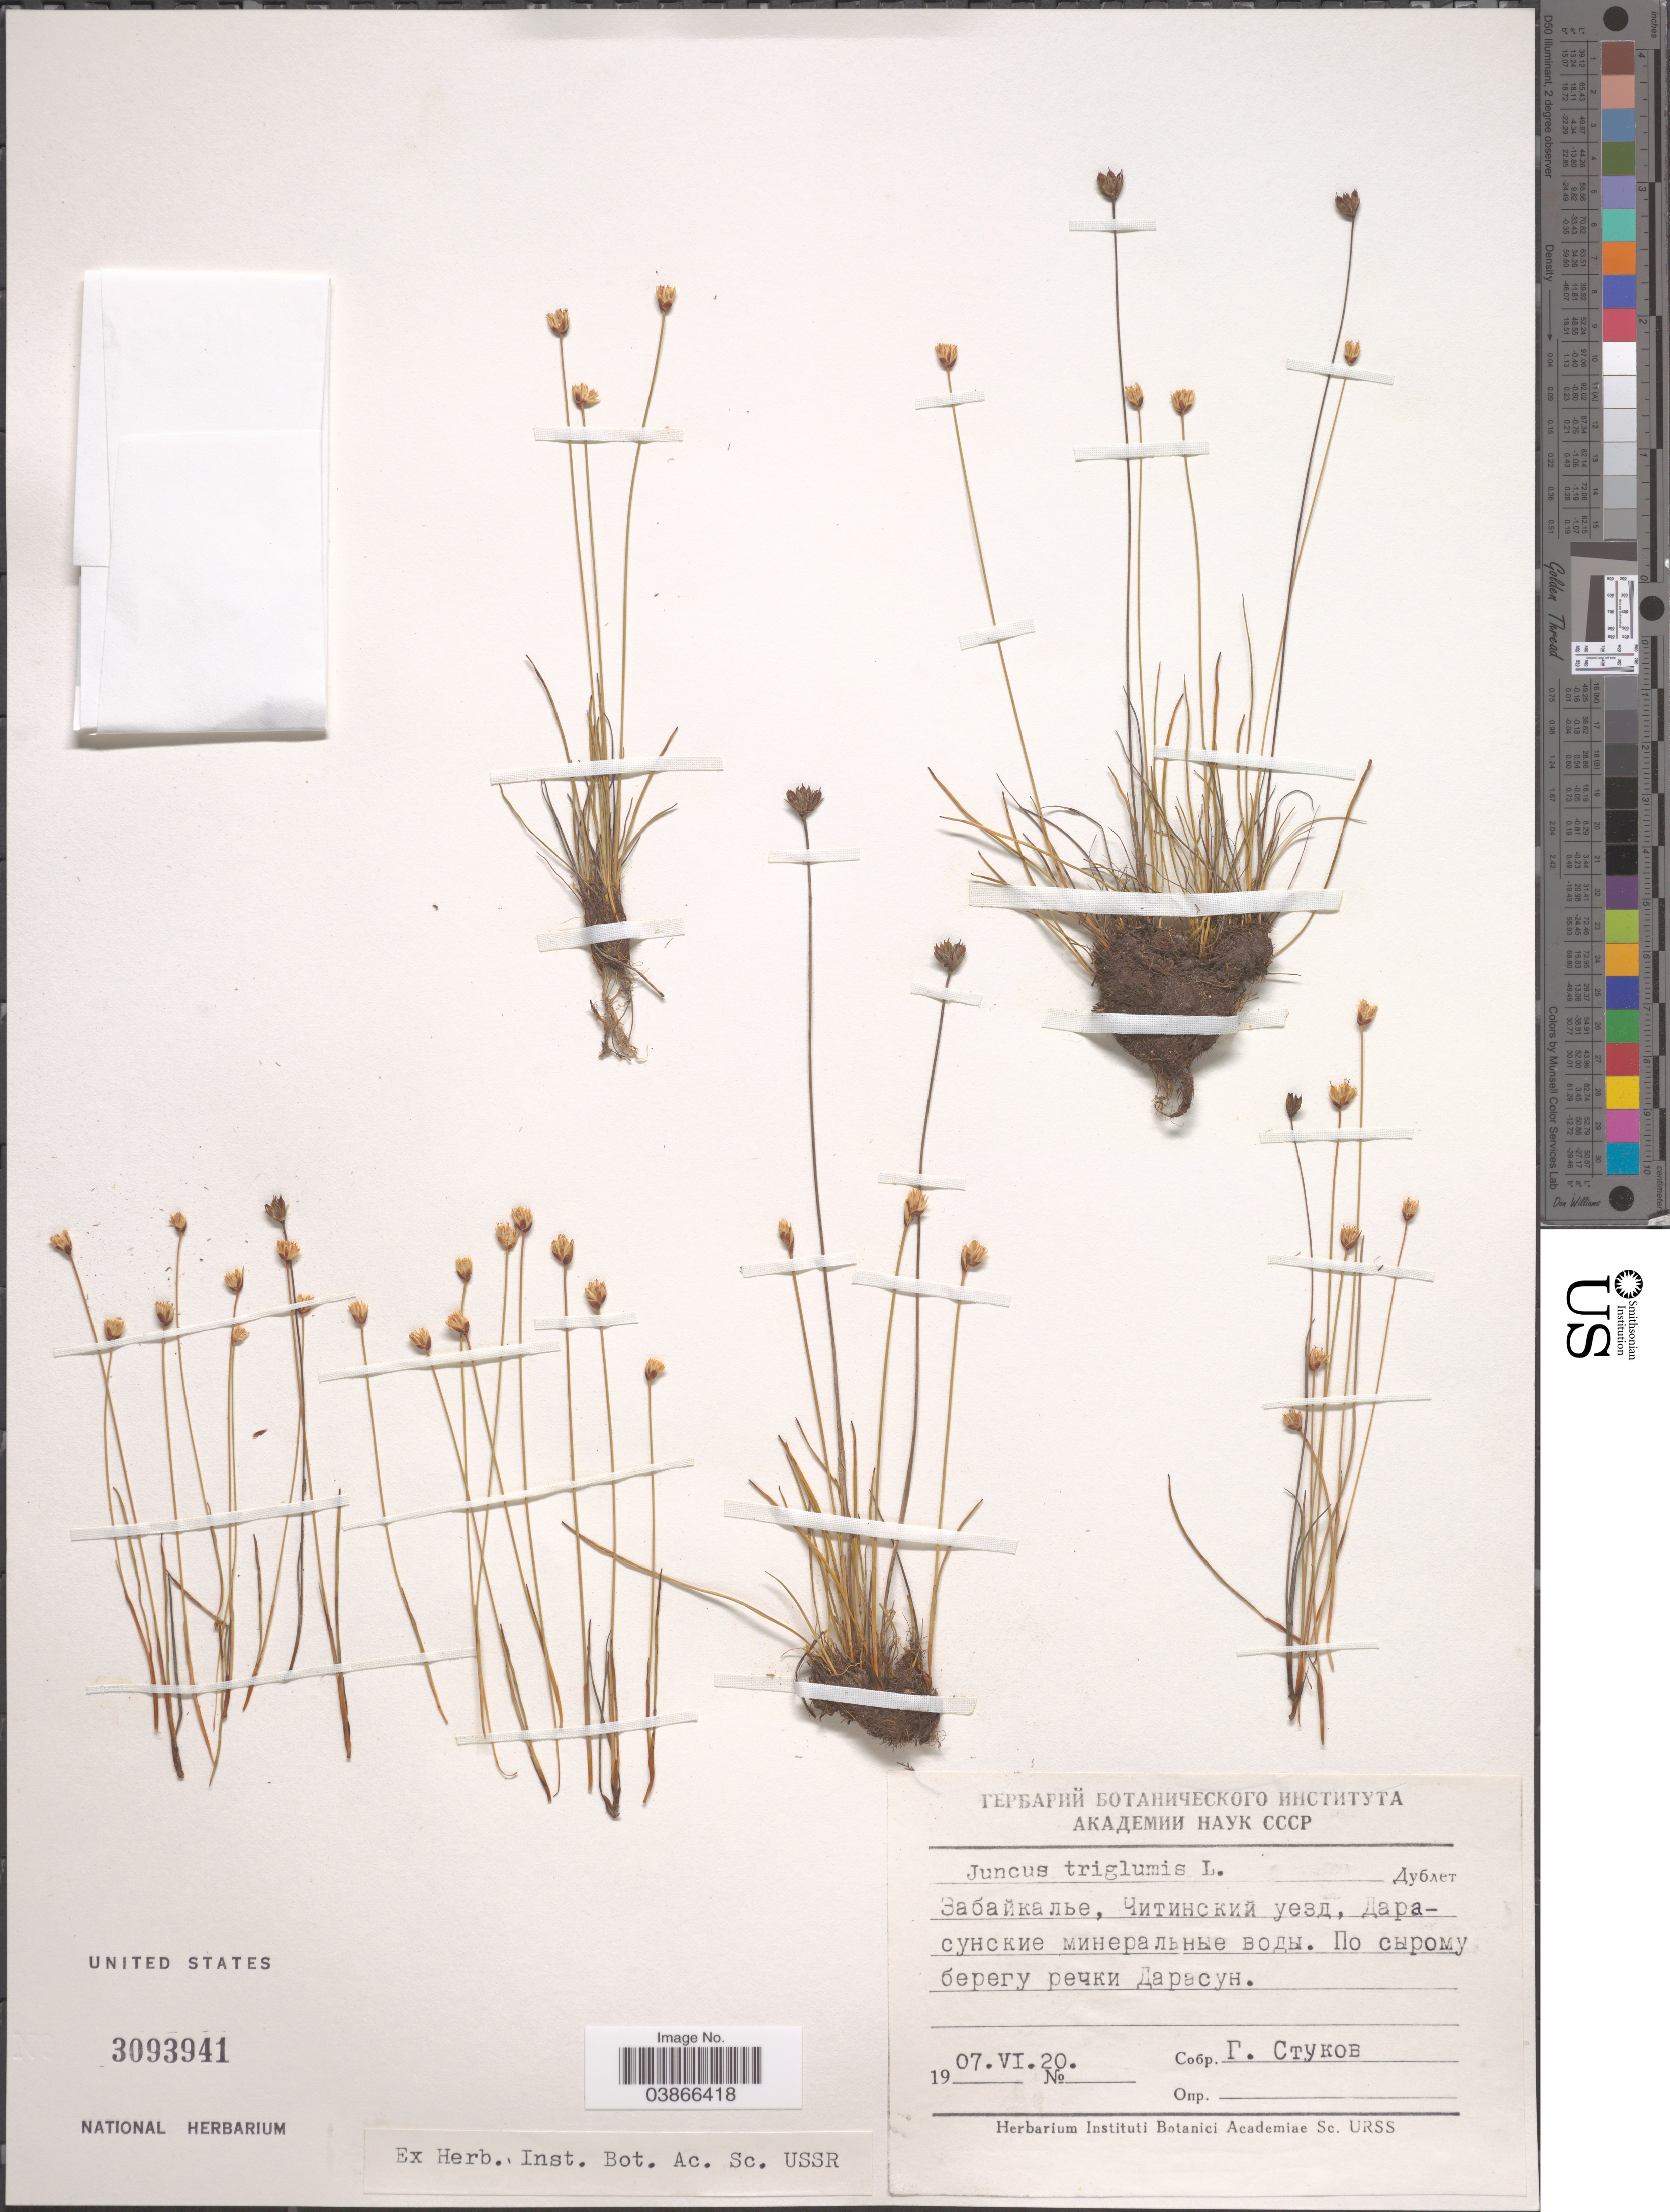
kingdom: Plantae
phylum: Tracheophyta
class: Liliopsida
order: Poales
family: Juncaceae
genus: Juncus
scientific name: Juncus triglumis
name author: L.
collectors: G. Stukov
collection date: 1907-06-20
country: Russian Federation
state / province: Zabaykalsky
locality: Shore of river Darasun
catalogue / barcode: US 3093941